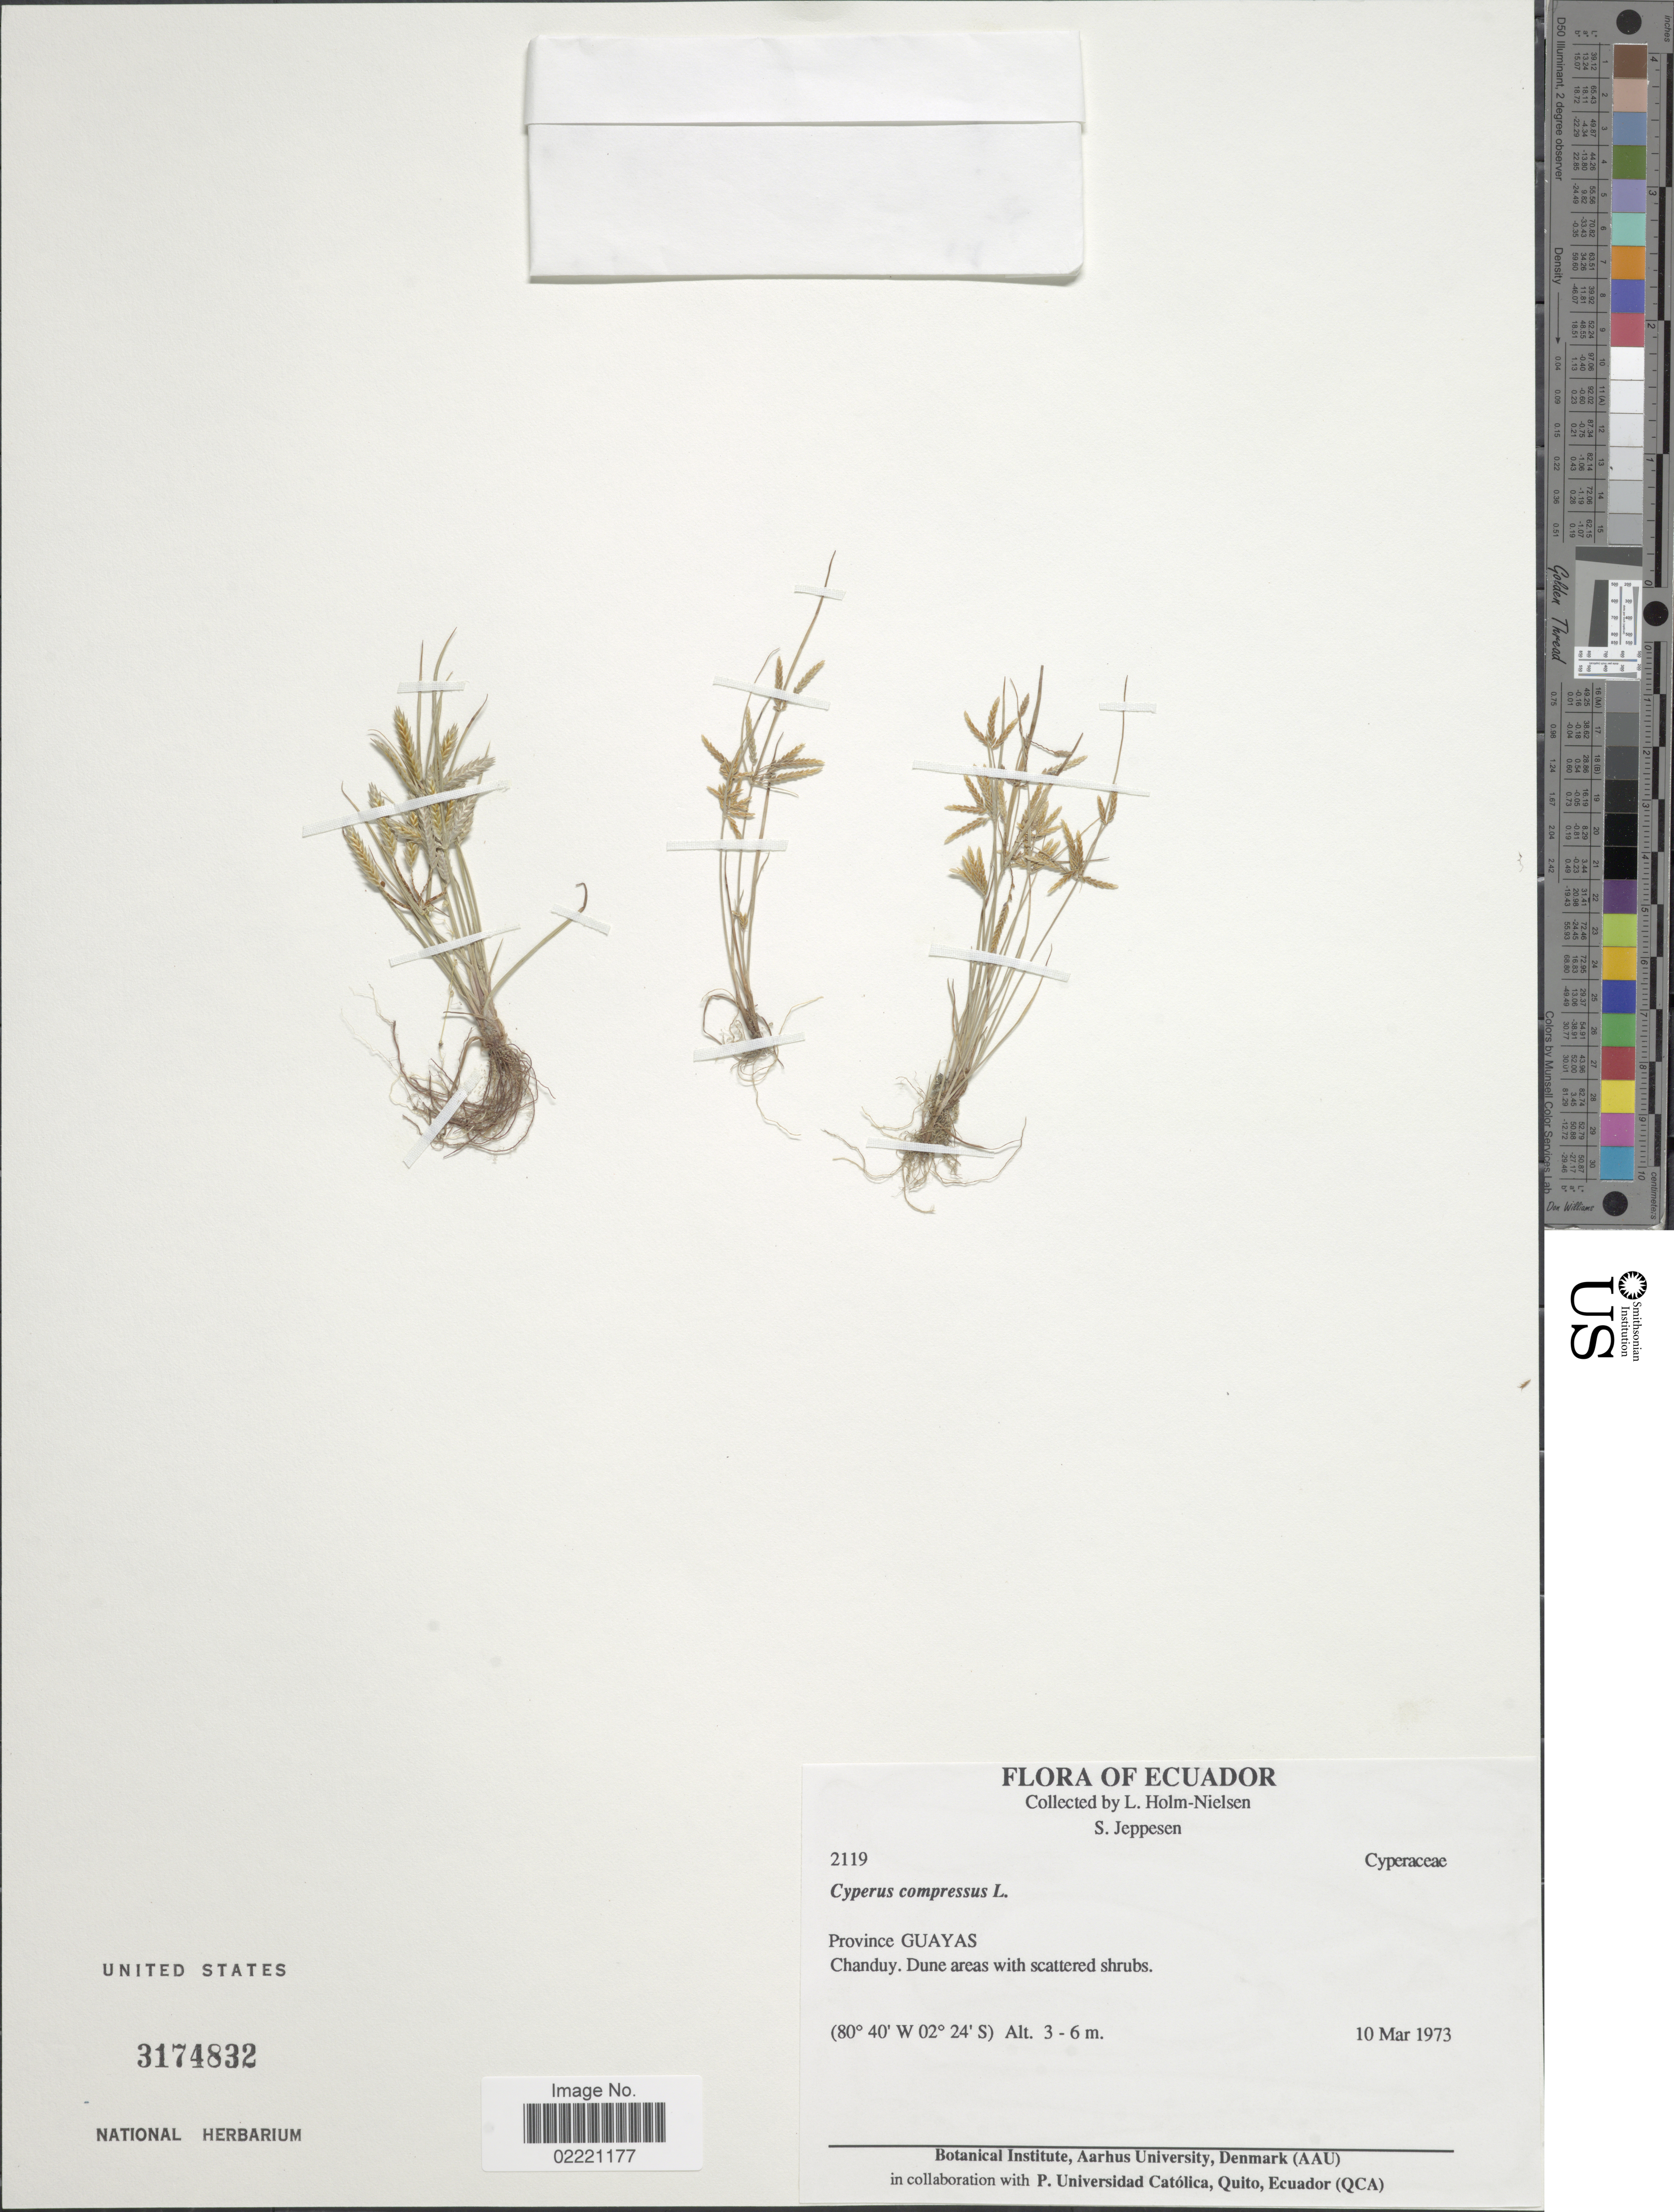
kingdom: Plantae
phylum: Tracheophyta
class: Liliopsida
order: Poales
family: Cyperaceae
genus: Cyperus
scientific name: Cyperus compressus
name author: L.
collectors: S. Jeppesen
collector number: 2119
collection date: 1973-03-10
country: Ecuador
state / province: Guayas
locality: Chanduy, dune areas with scattered shrubs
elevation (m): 3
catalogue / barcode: US 3174832